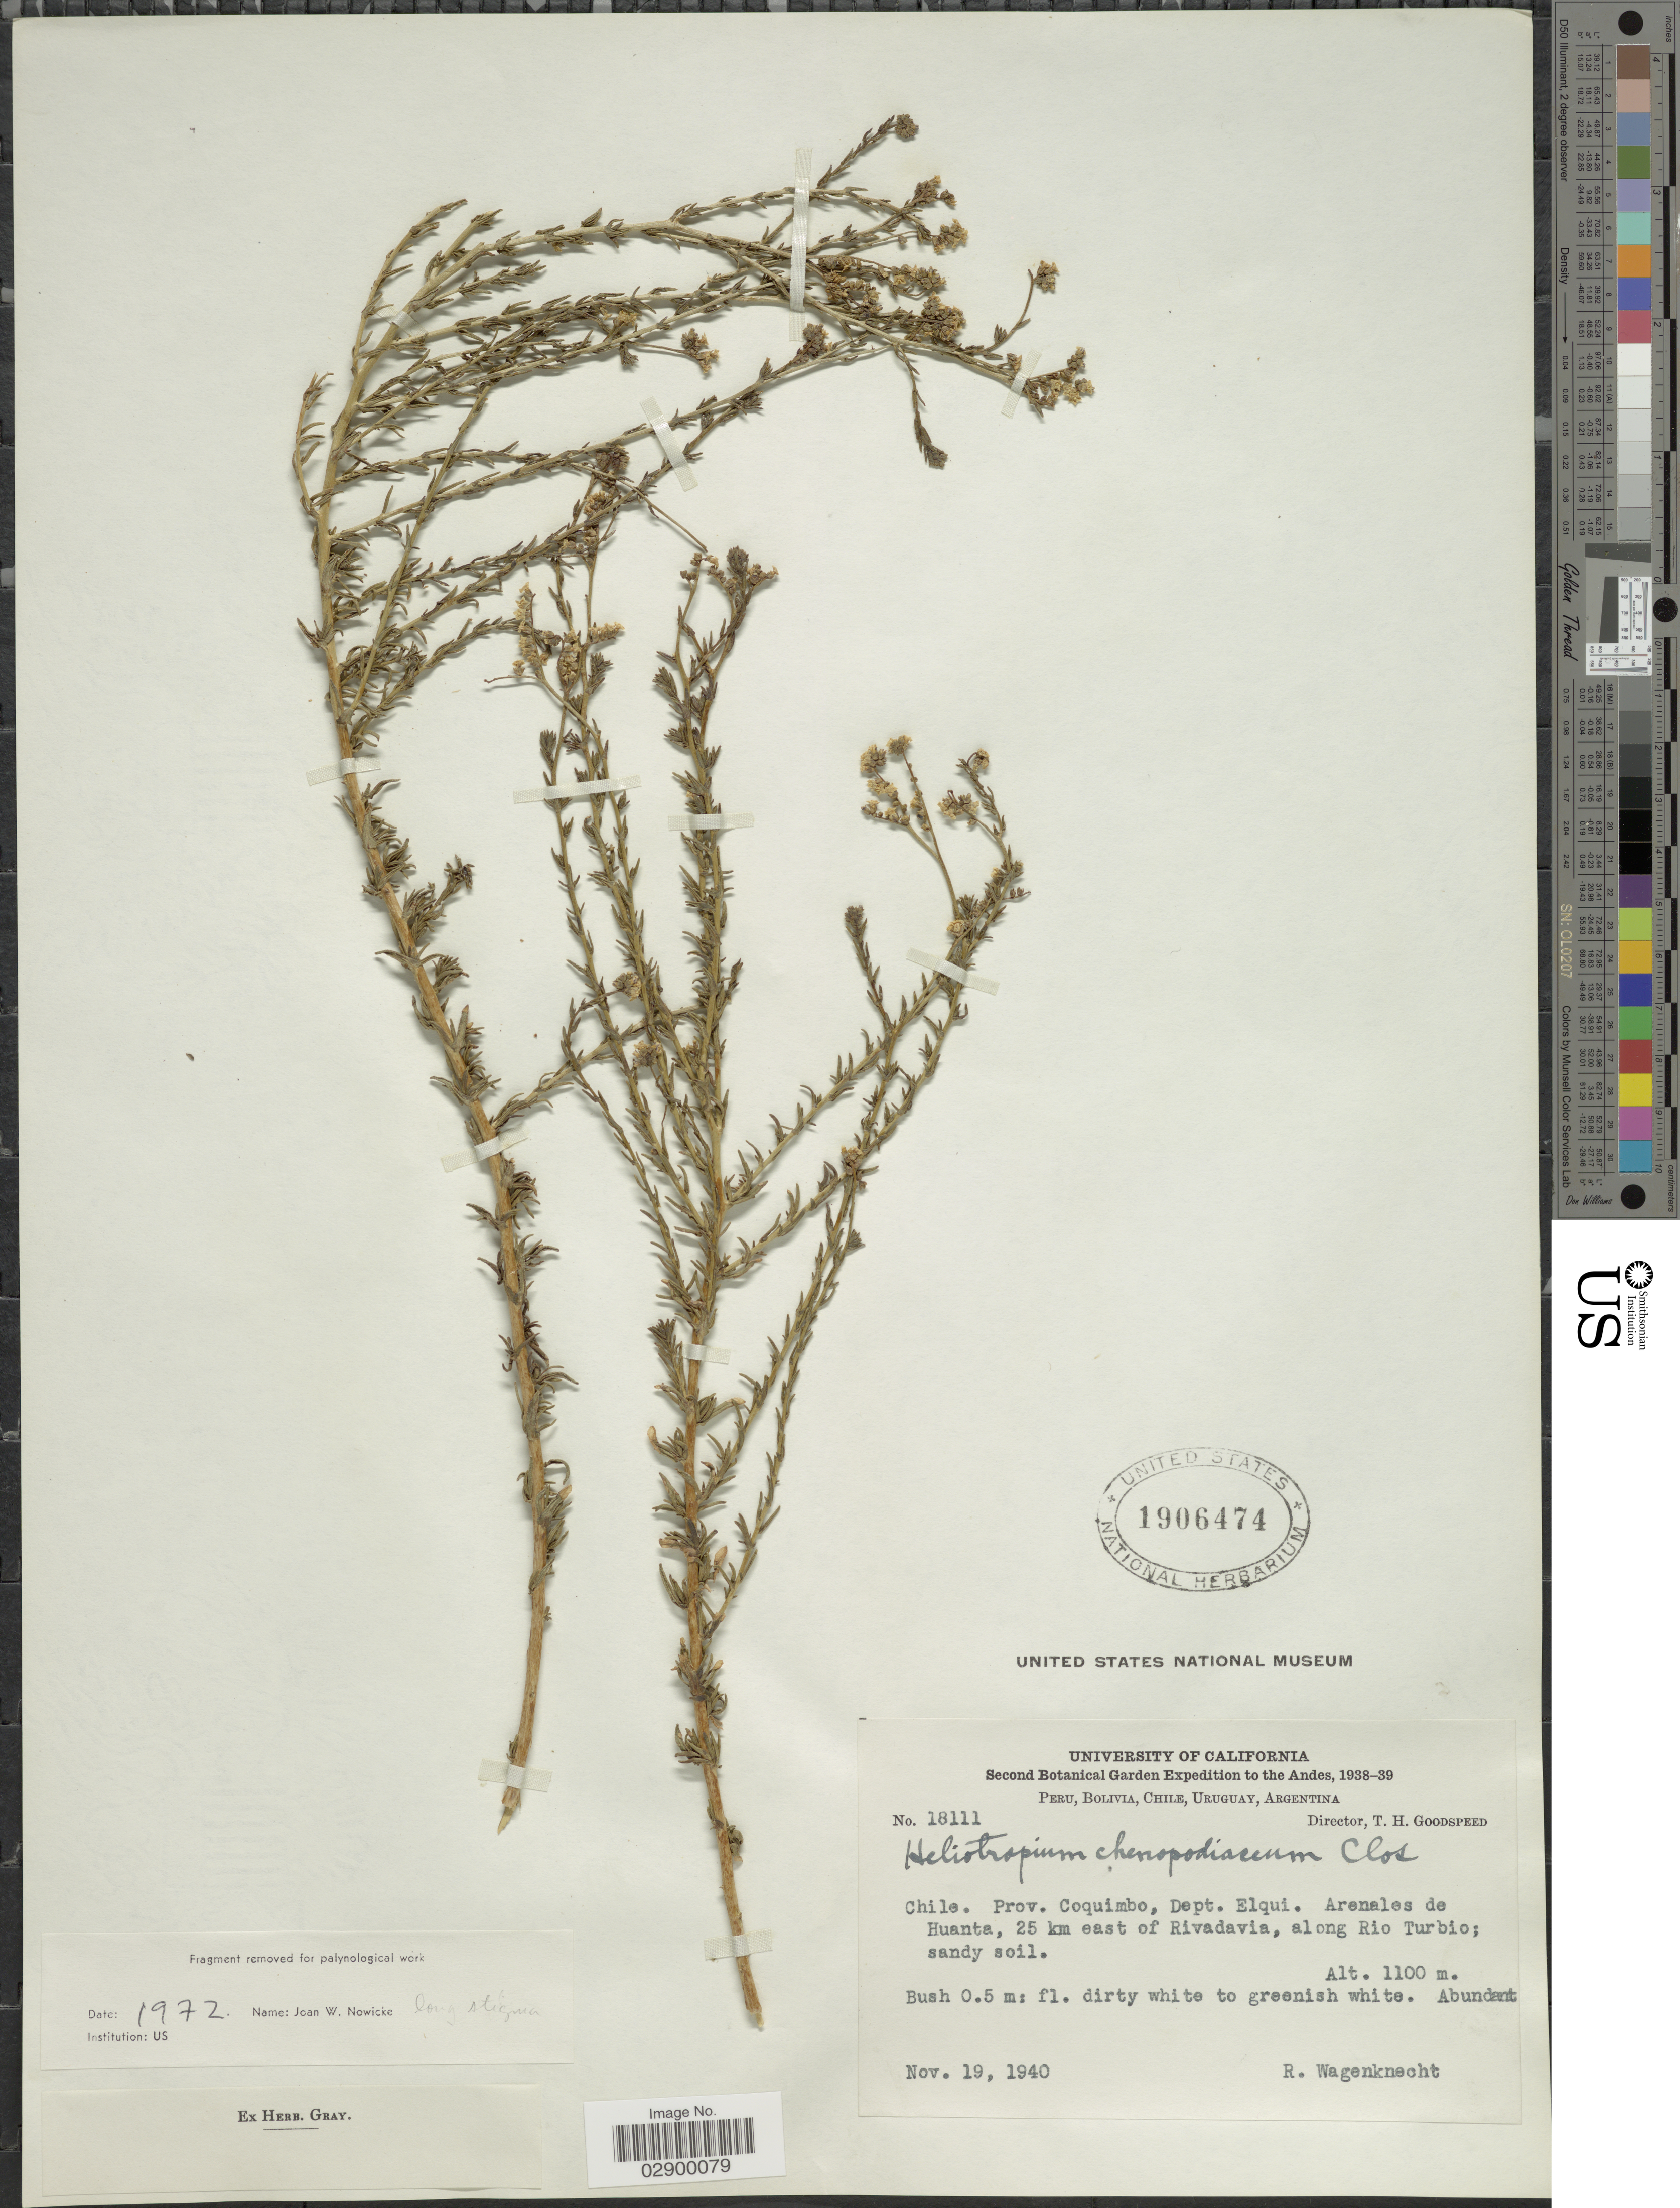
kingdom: Plantae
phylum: Tracheophyta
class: Magnoliopsida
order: Boraginales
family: Heliotropiaceae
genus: Heliotropium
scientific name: Heliotropium chenopodiaceum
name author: (A. DC.) Clos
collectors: R. Wagenknecht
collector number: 18111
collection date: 1940-11-19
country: Chile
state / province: Coquimbo (IV)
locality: Andes. Dept. Elqui. Arenales de Huanta, 25 km east of Rivadavia, along Rio Turbio.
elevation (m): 1100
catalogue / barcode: US 1906474